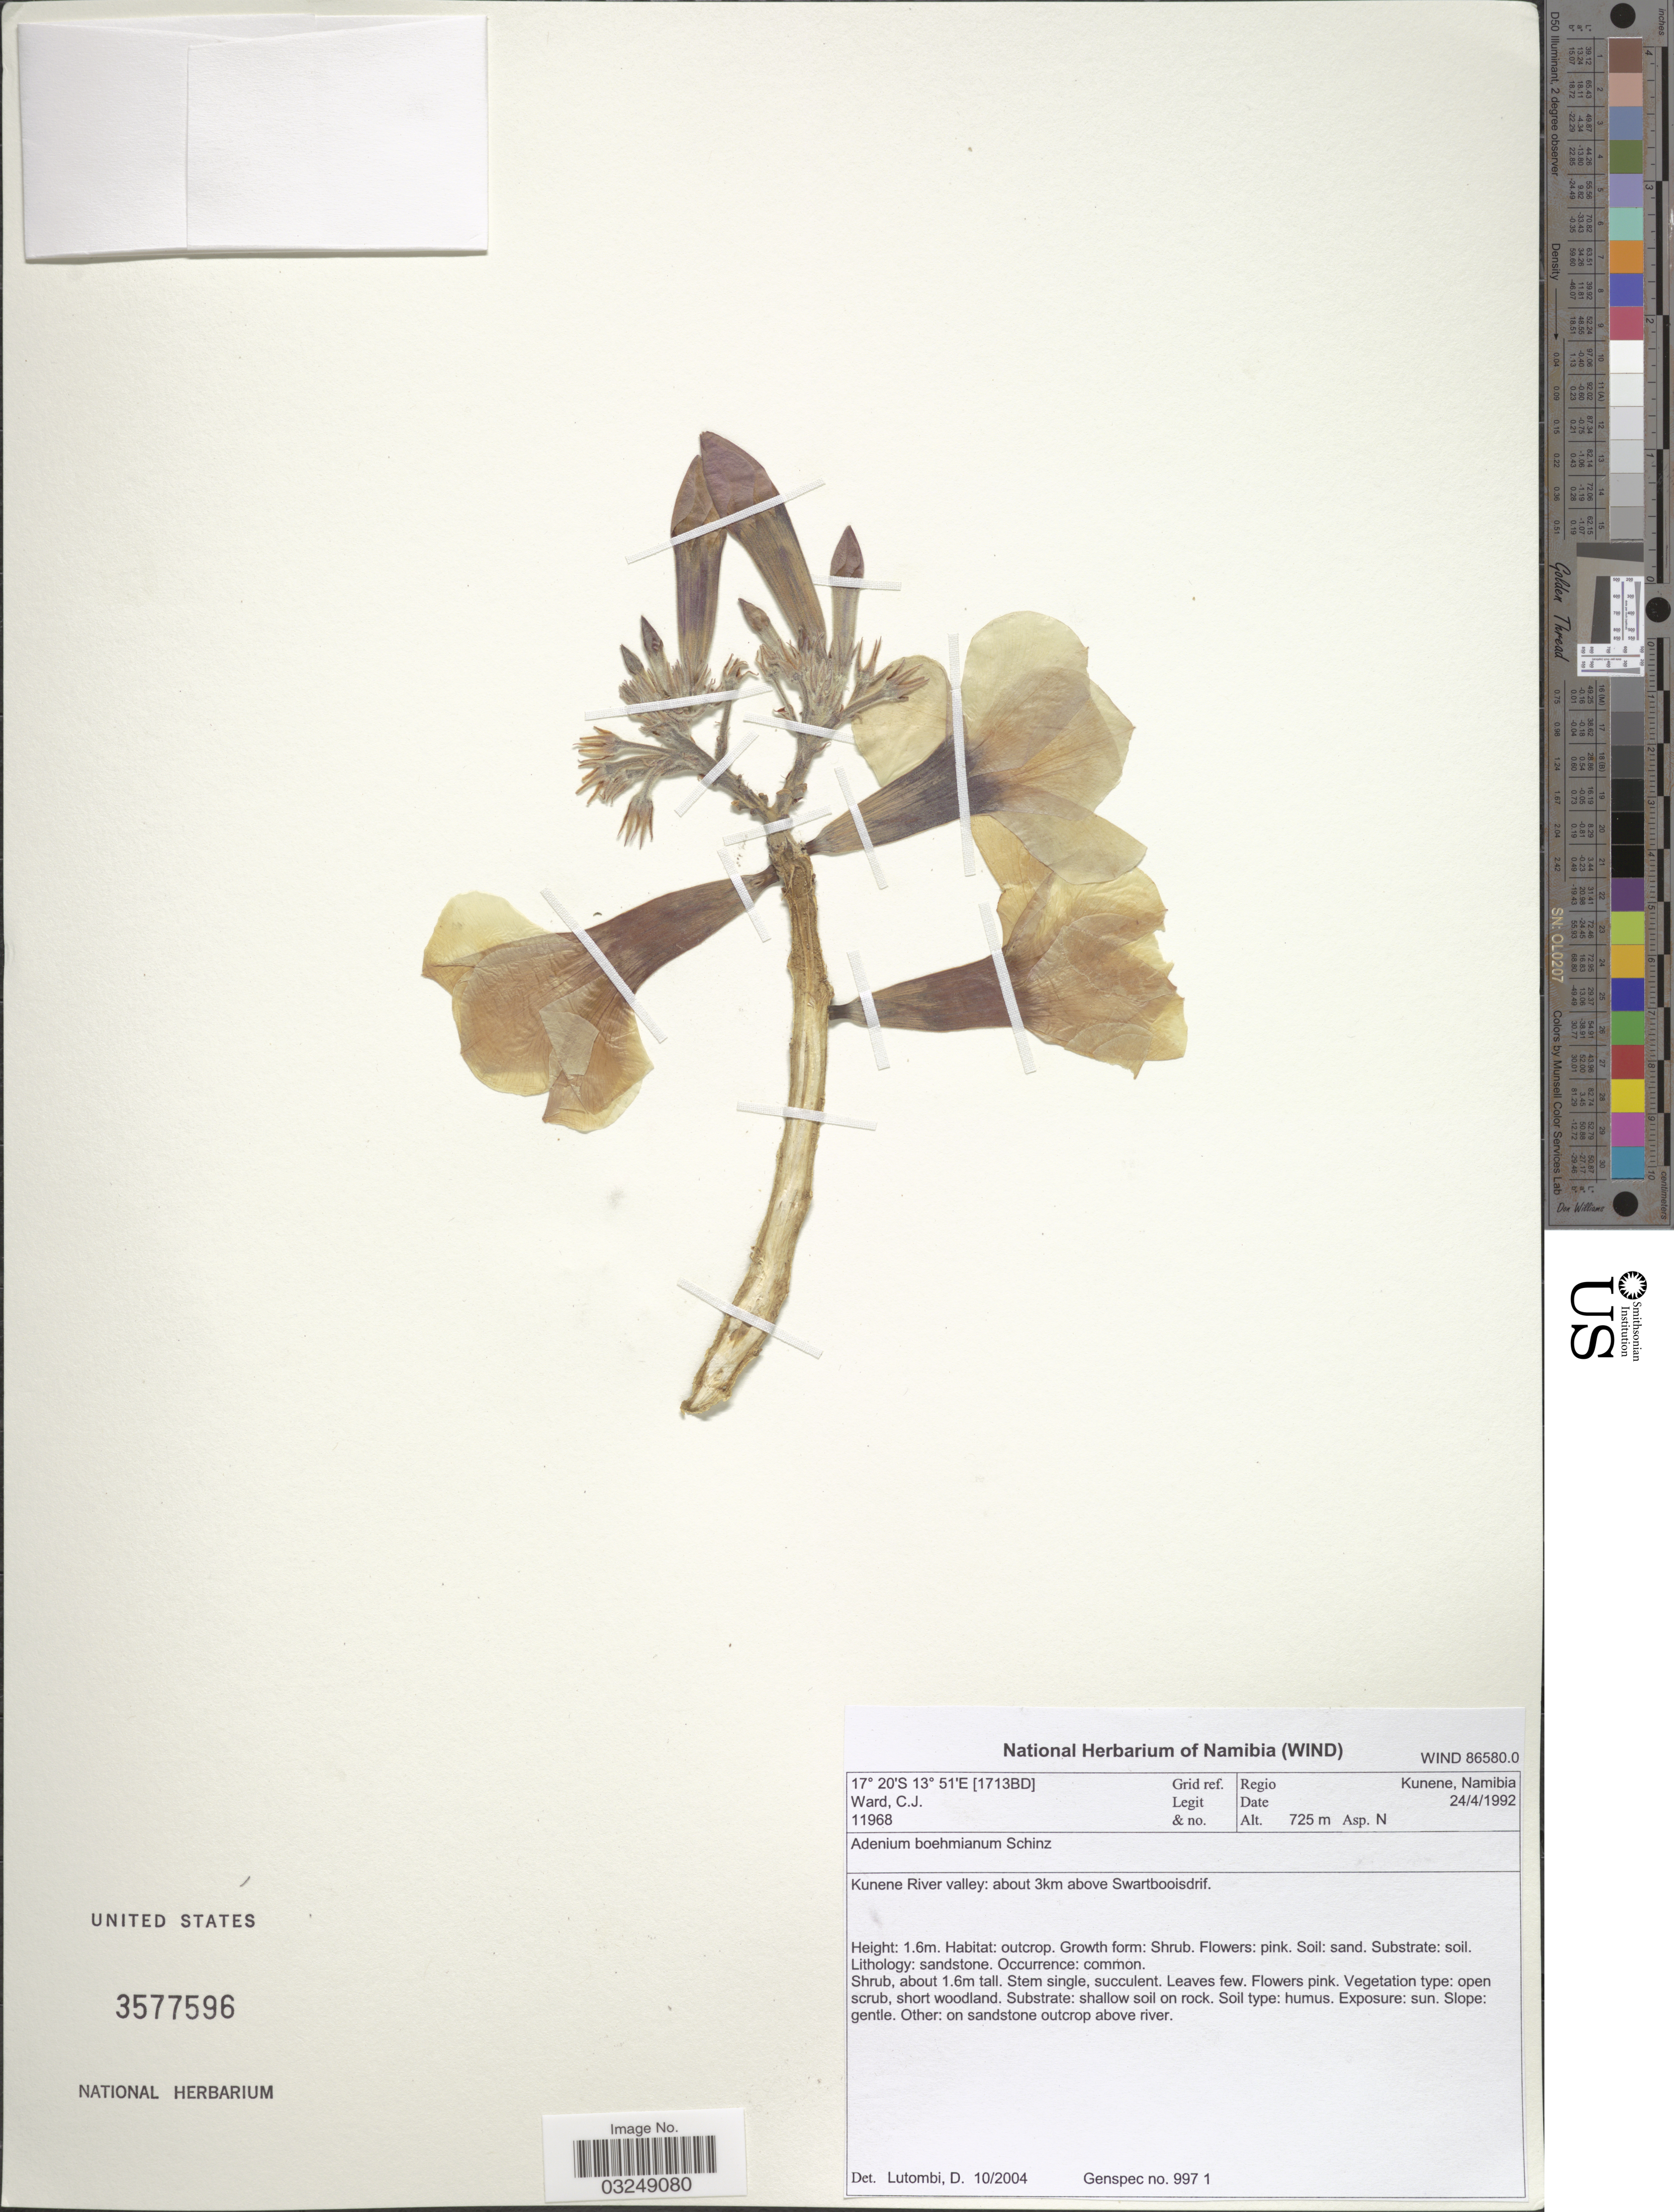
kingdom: Plantae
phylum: Tracheophyta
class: Magnoliopsida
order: Gentianales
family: Apocynaceae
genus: Adenium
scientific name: Adenium boehmianum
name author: Schinz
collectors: C. J. Ward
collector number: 11968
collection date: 1992-04-24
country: Namibia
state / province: Kunene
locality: Regio Kunene, Namibia. Grid ref. (1713BD). Kunene River valley: about 3km above Swartbooisdrif.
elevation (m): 725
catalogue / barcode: US 3577596